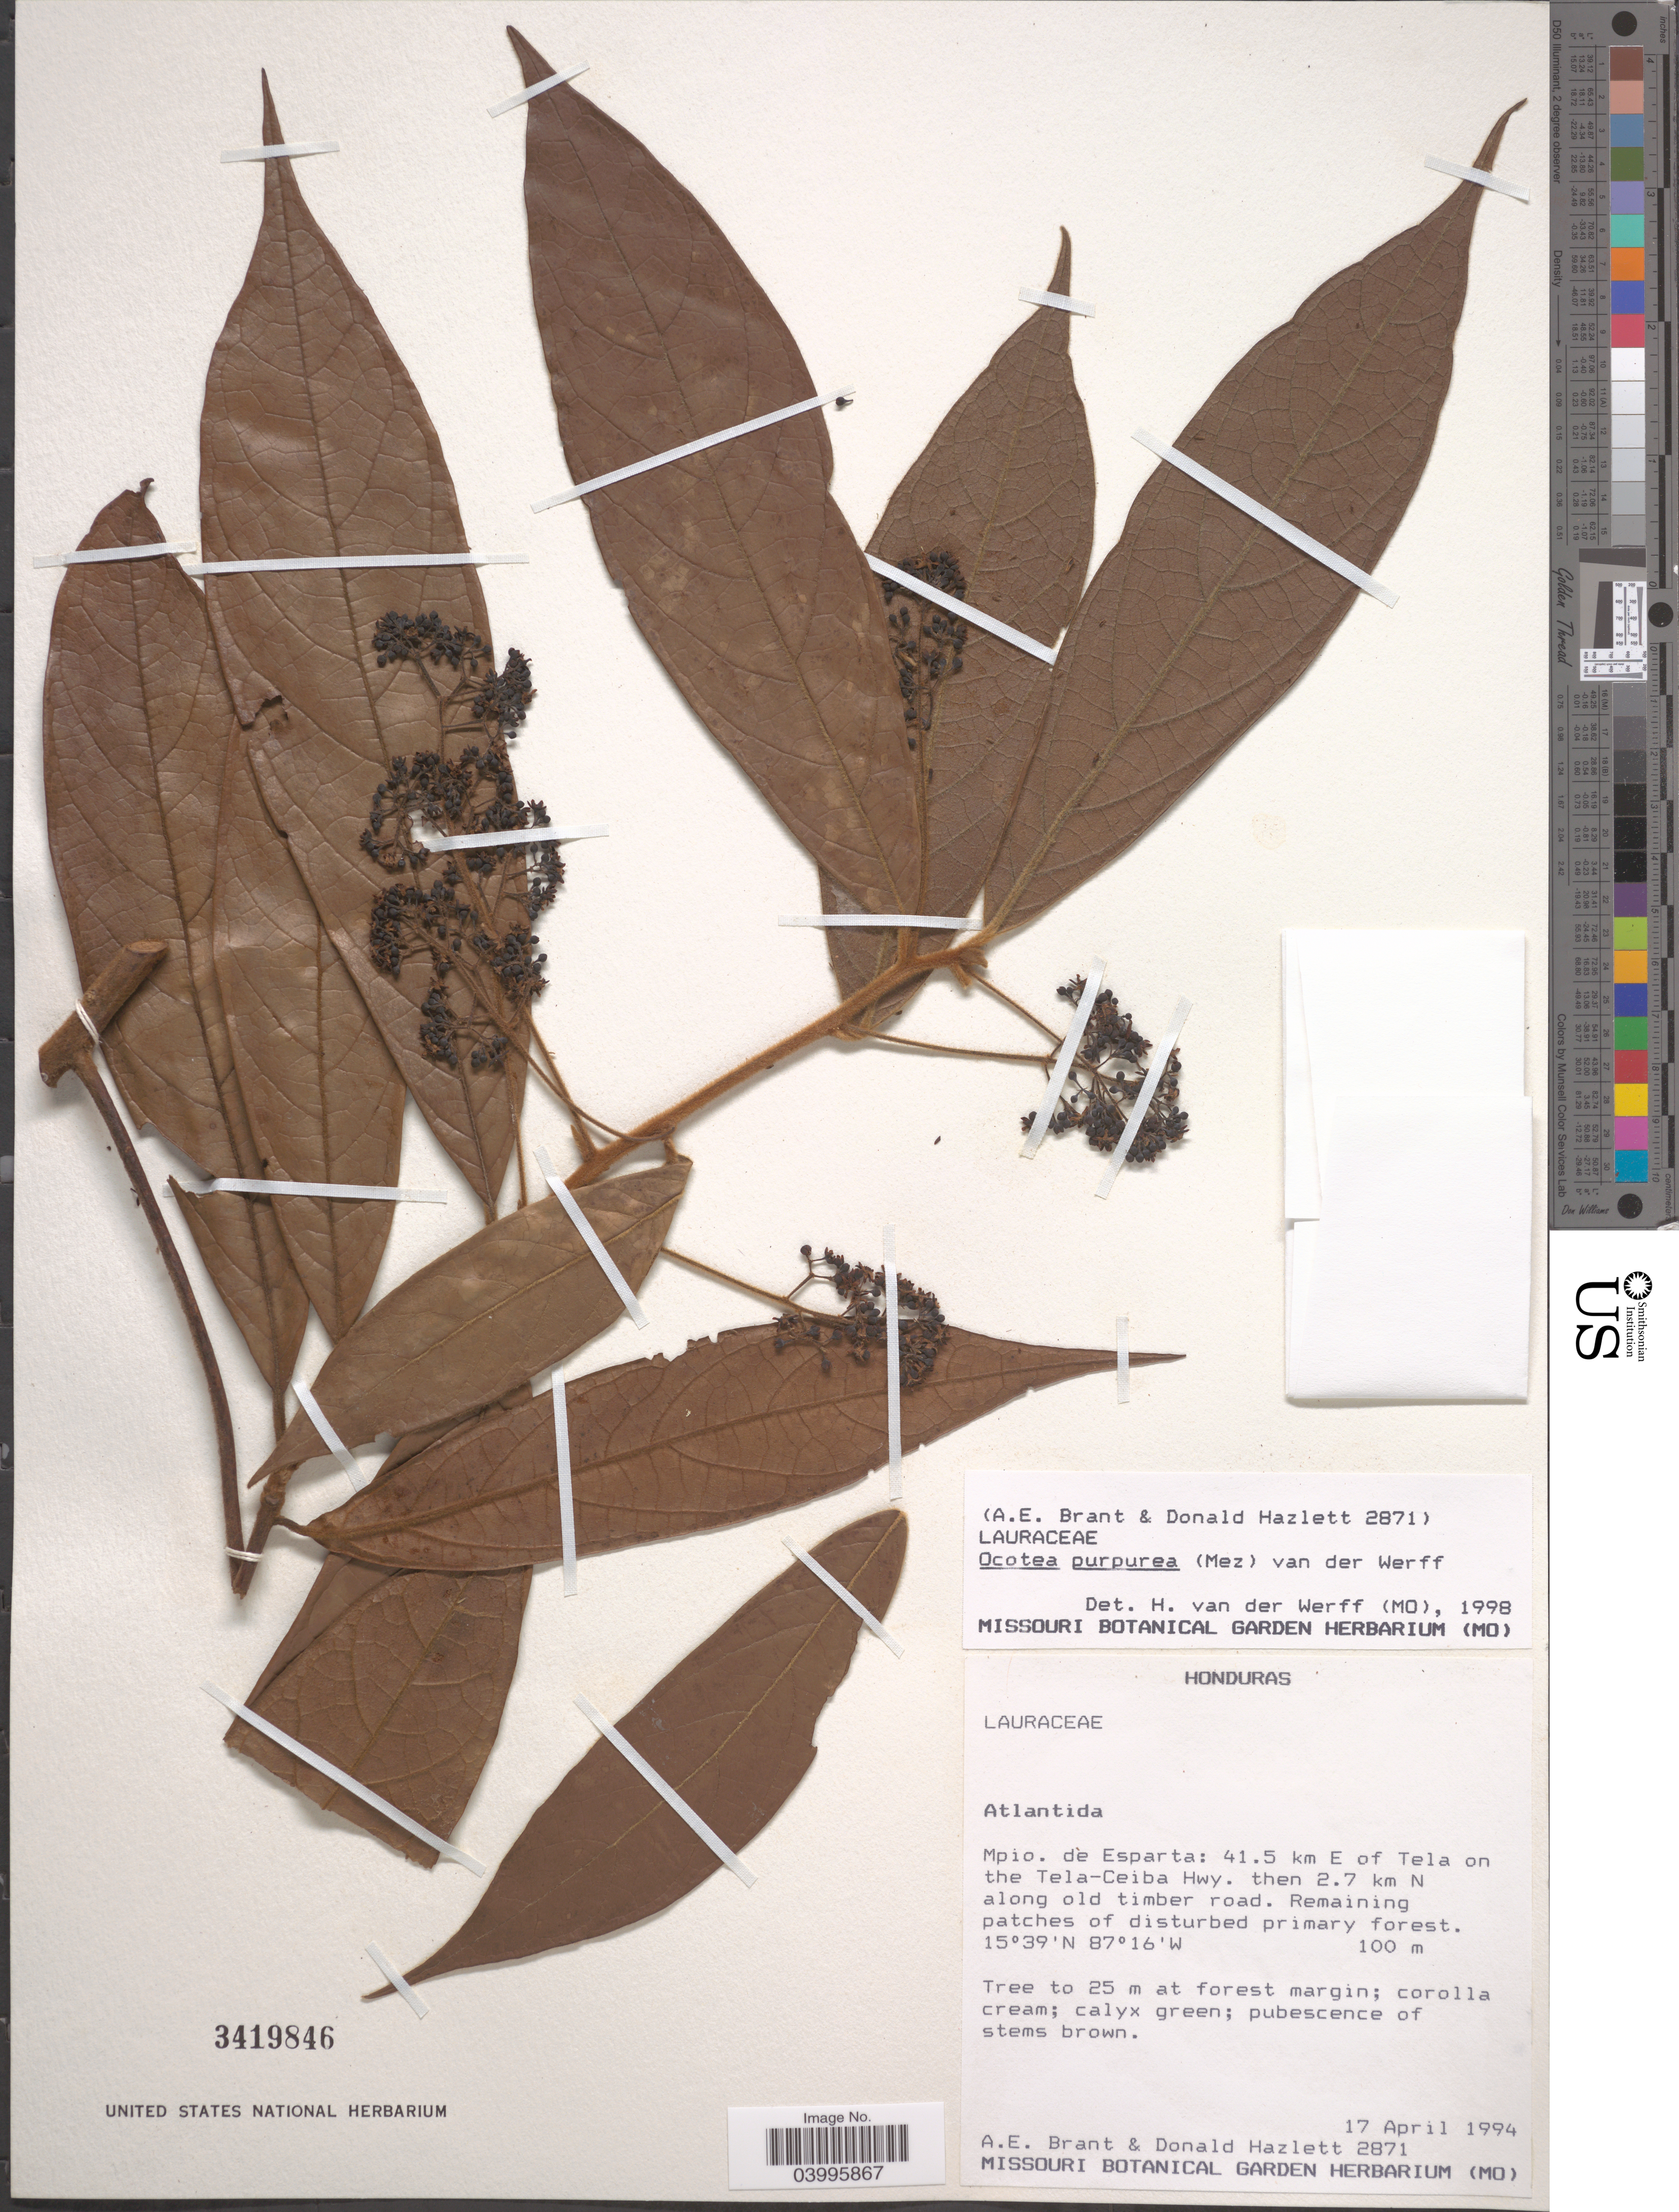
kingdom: Plantae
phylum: Tracheophyta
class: Magnoliopsida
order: Laurales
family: Lauraceae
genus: Ocotea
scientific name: Ocotea purpurea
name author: (Mez) van der Werff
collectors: A. Brant & D. Hazlett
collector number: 2871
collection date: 1994-04-17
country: Honduras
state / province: Atlantida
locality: Mpio. de Esparta: 41.5 km E of Tela on the Tela-Ceiba Hwy. then 2.7 km N along old timber road.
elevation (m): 100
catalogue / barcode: US 3419846